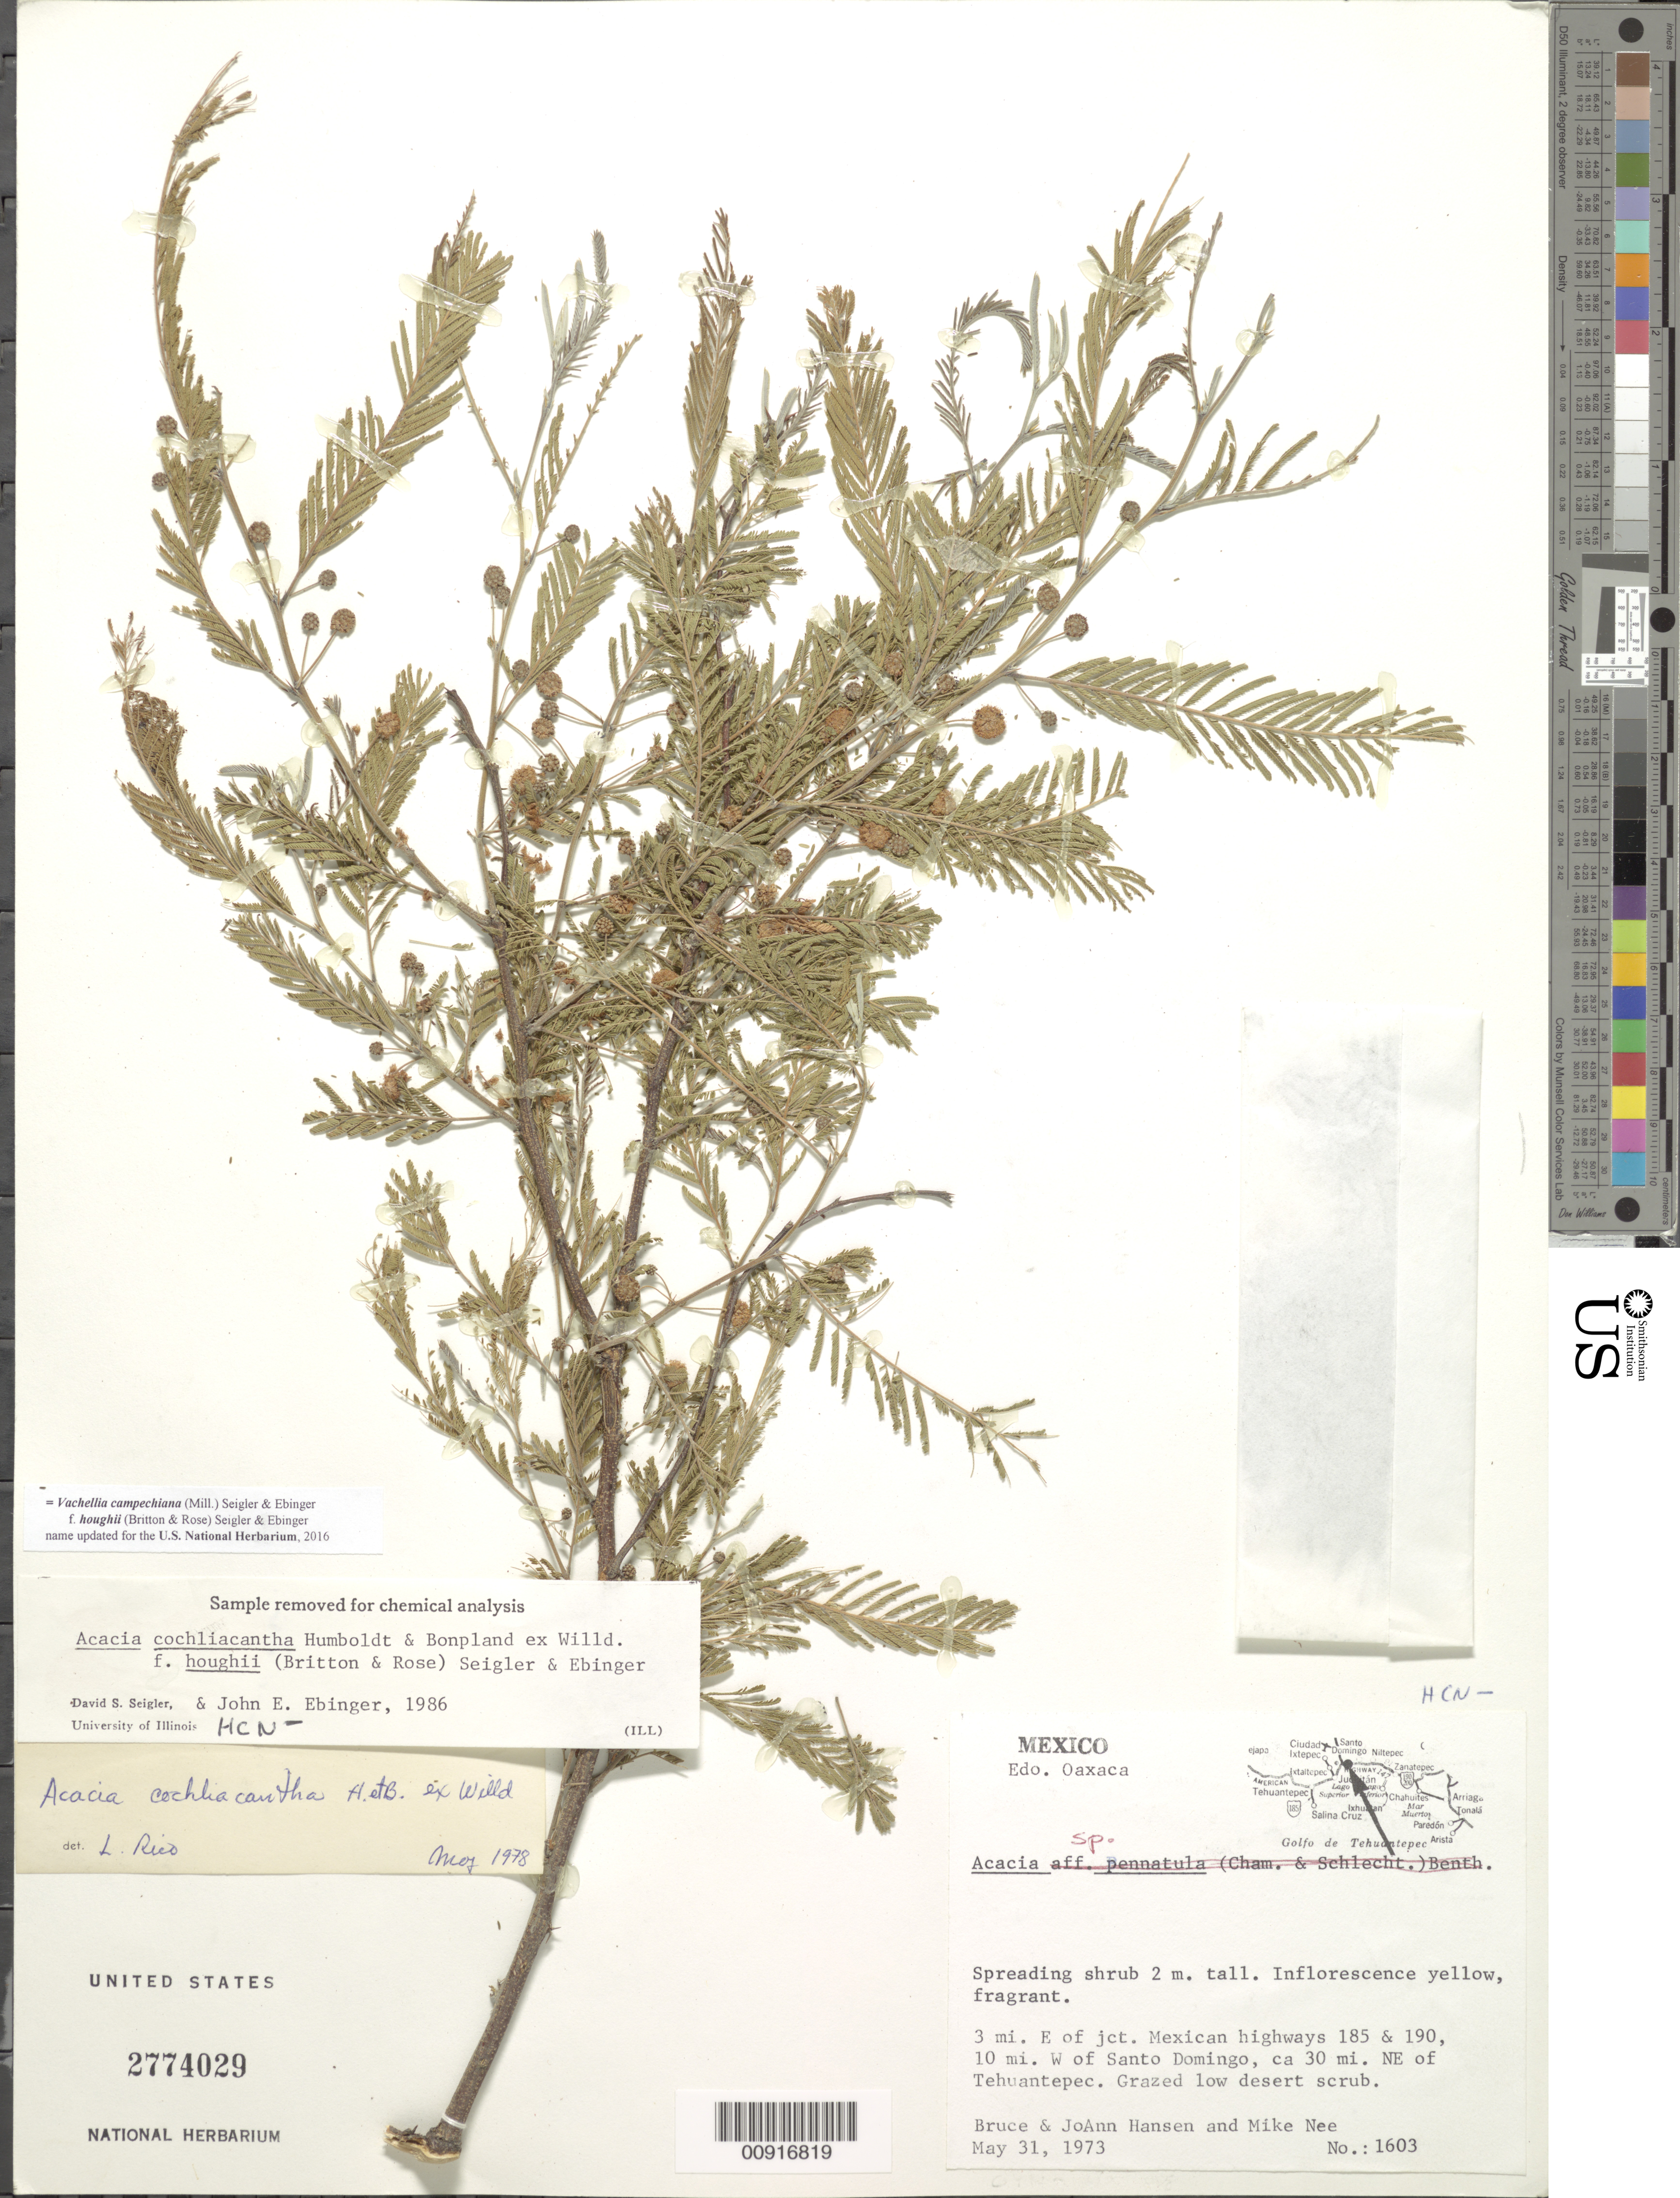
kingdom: Plantae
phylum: Tracheophyta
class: Magnoliopsida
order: Fabales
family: Fabaceae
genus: Vachellia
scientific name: Vachellia campechiana f. houghii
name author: (Britton & Rose) Seigler & Ebinger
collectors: B. Hansen, J. Hansen & M. Nee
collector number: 1603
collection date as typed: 31 May 1973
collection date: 1973-05-31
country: Mexico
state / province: Oaxaca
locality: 3 mi. E of jct. Mexican highways 185 y 190, 10 mi. W of Santo Domingo, ca. 30 mi. NE of Tehuantepec.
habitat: Grazed low desert scrub.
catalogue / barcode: US 2774029